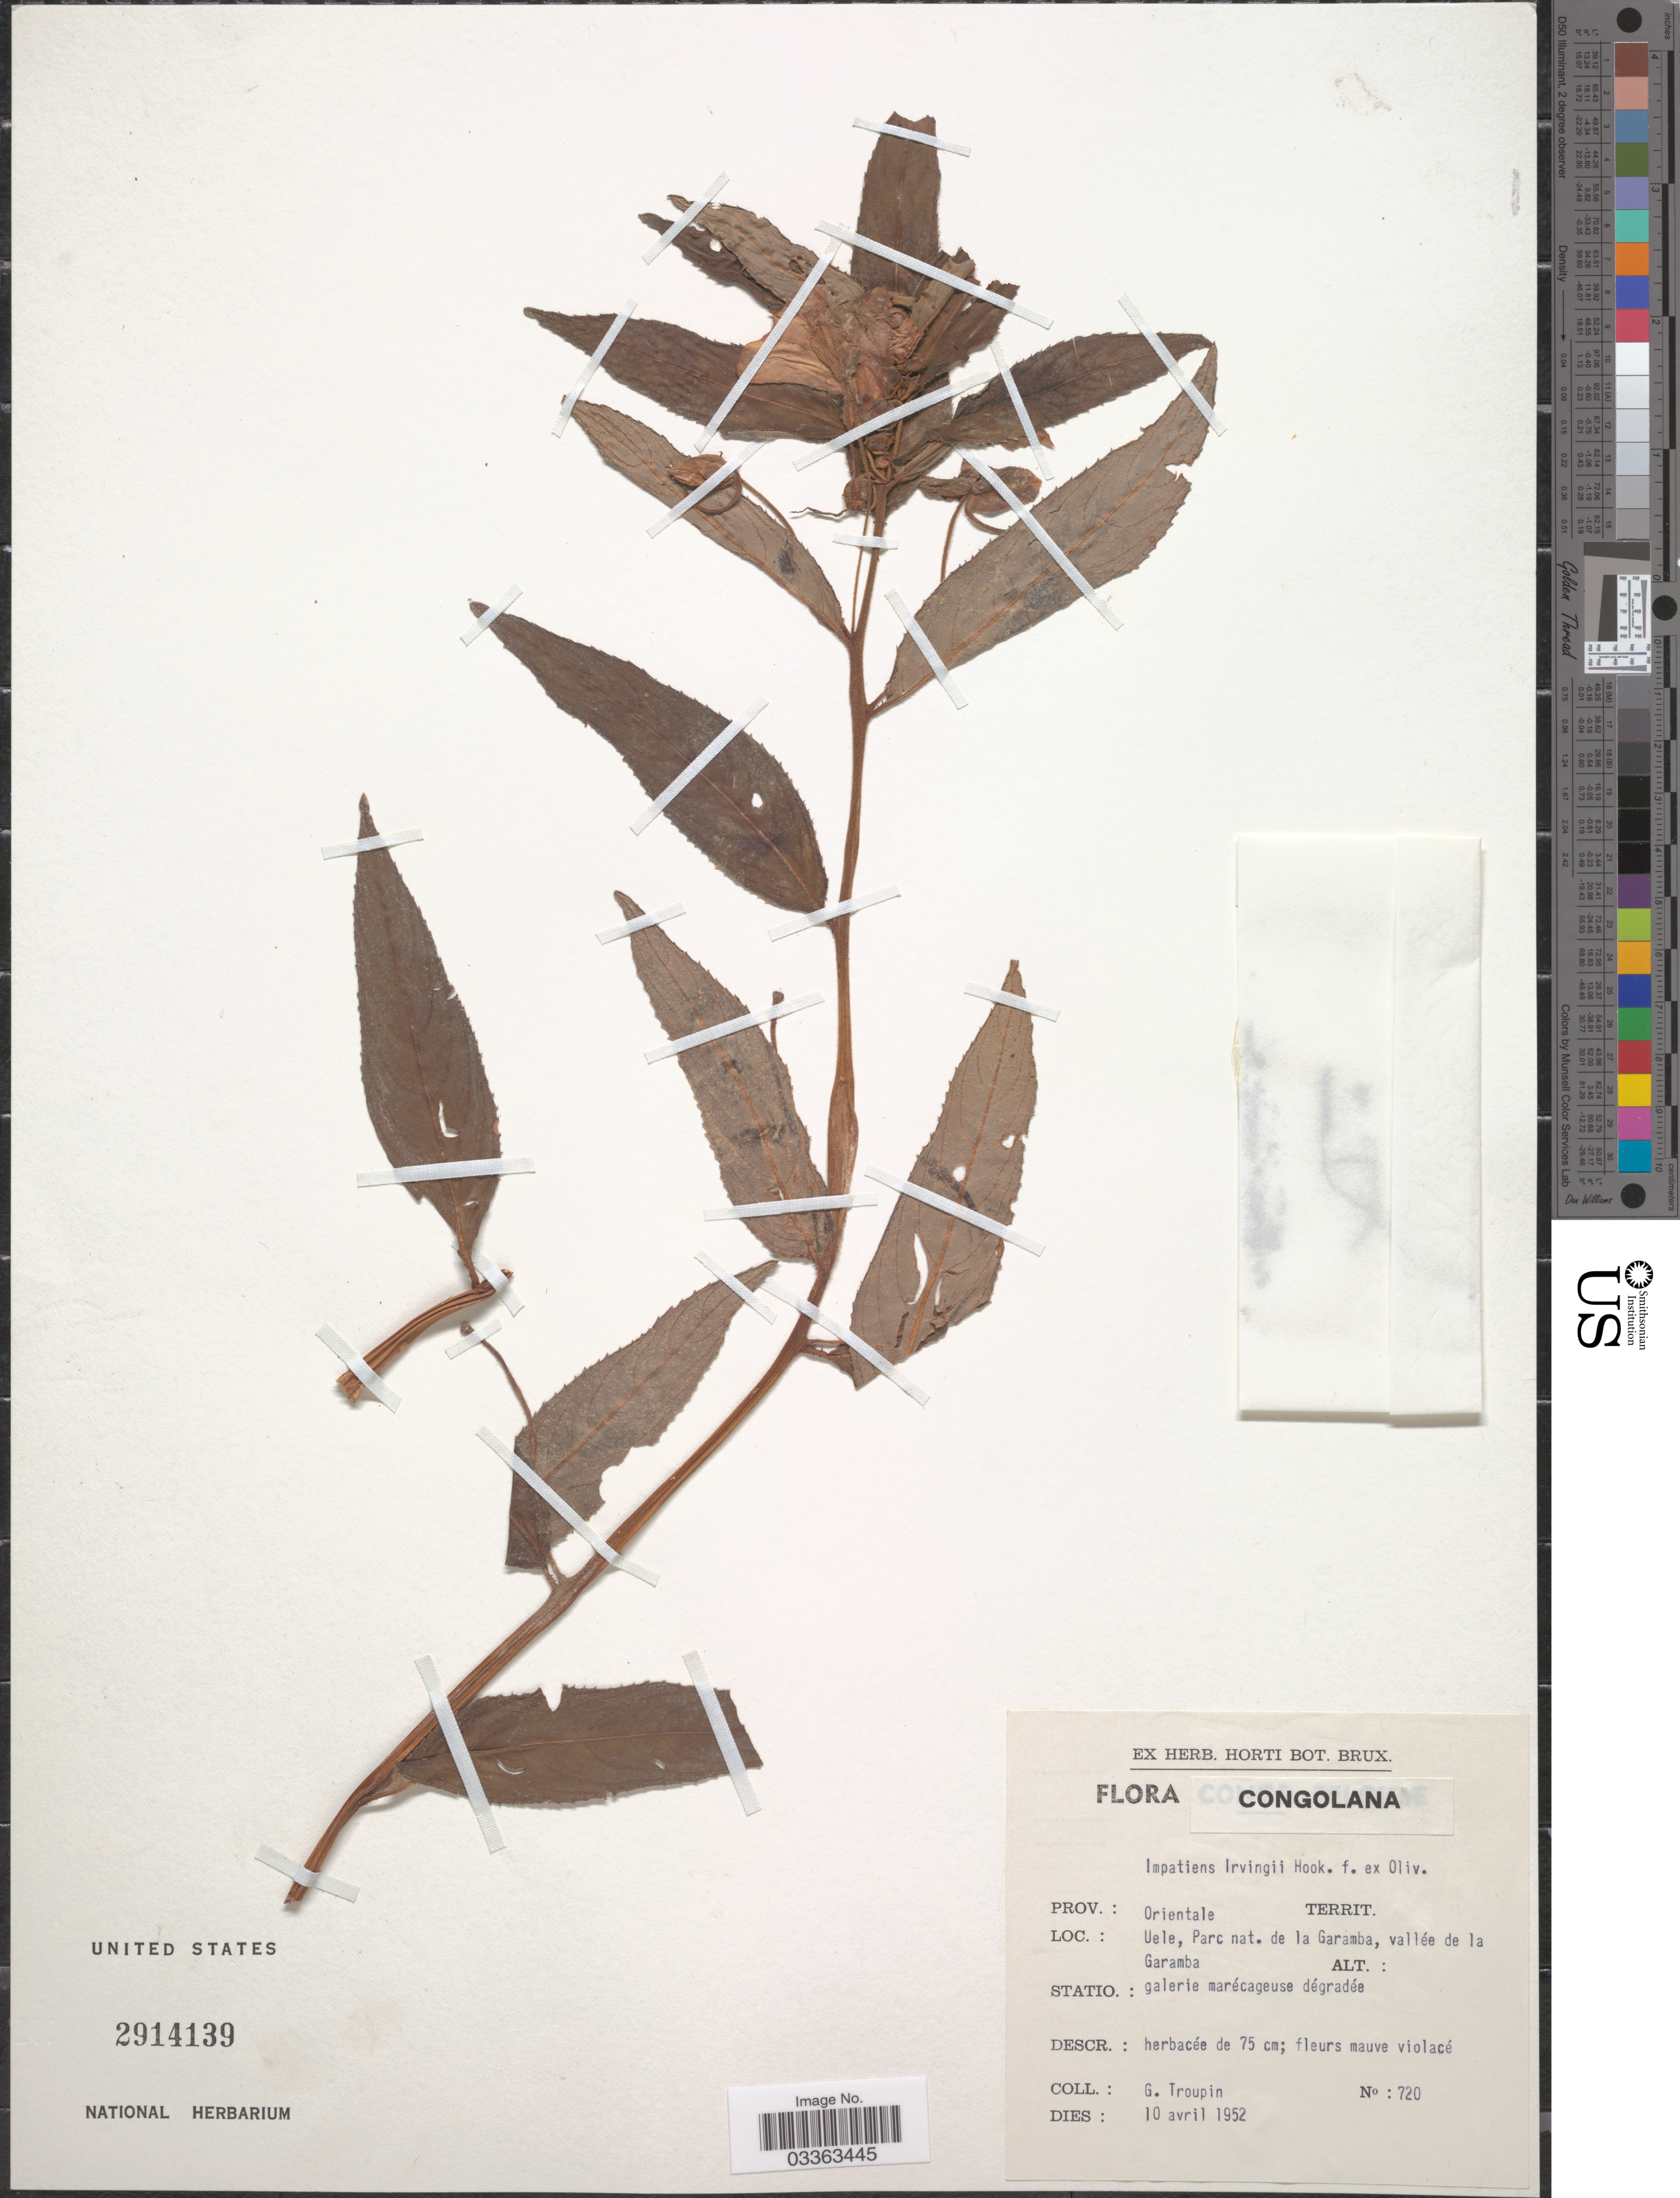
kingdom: Plantae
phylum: Tracheophyta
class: Magnoliopsida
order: Ericales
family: Balsaminaceae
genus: Impatiens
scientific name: Impatiens irvingii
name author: Hook. f.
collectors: G. Troupin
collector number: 720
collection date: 1952-04-10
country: Congo, Democratic Republic of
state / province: Haut-Uele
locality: Congolana, Uele, Parc. nat. de la Garamba, vallée de la Garamba.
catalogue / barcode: US 2914139